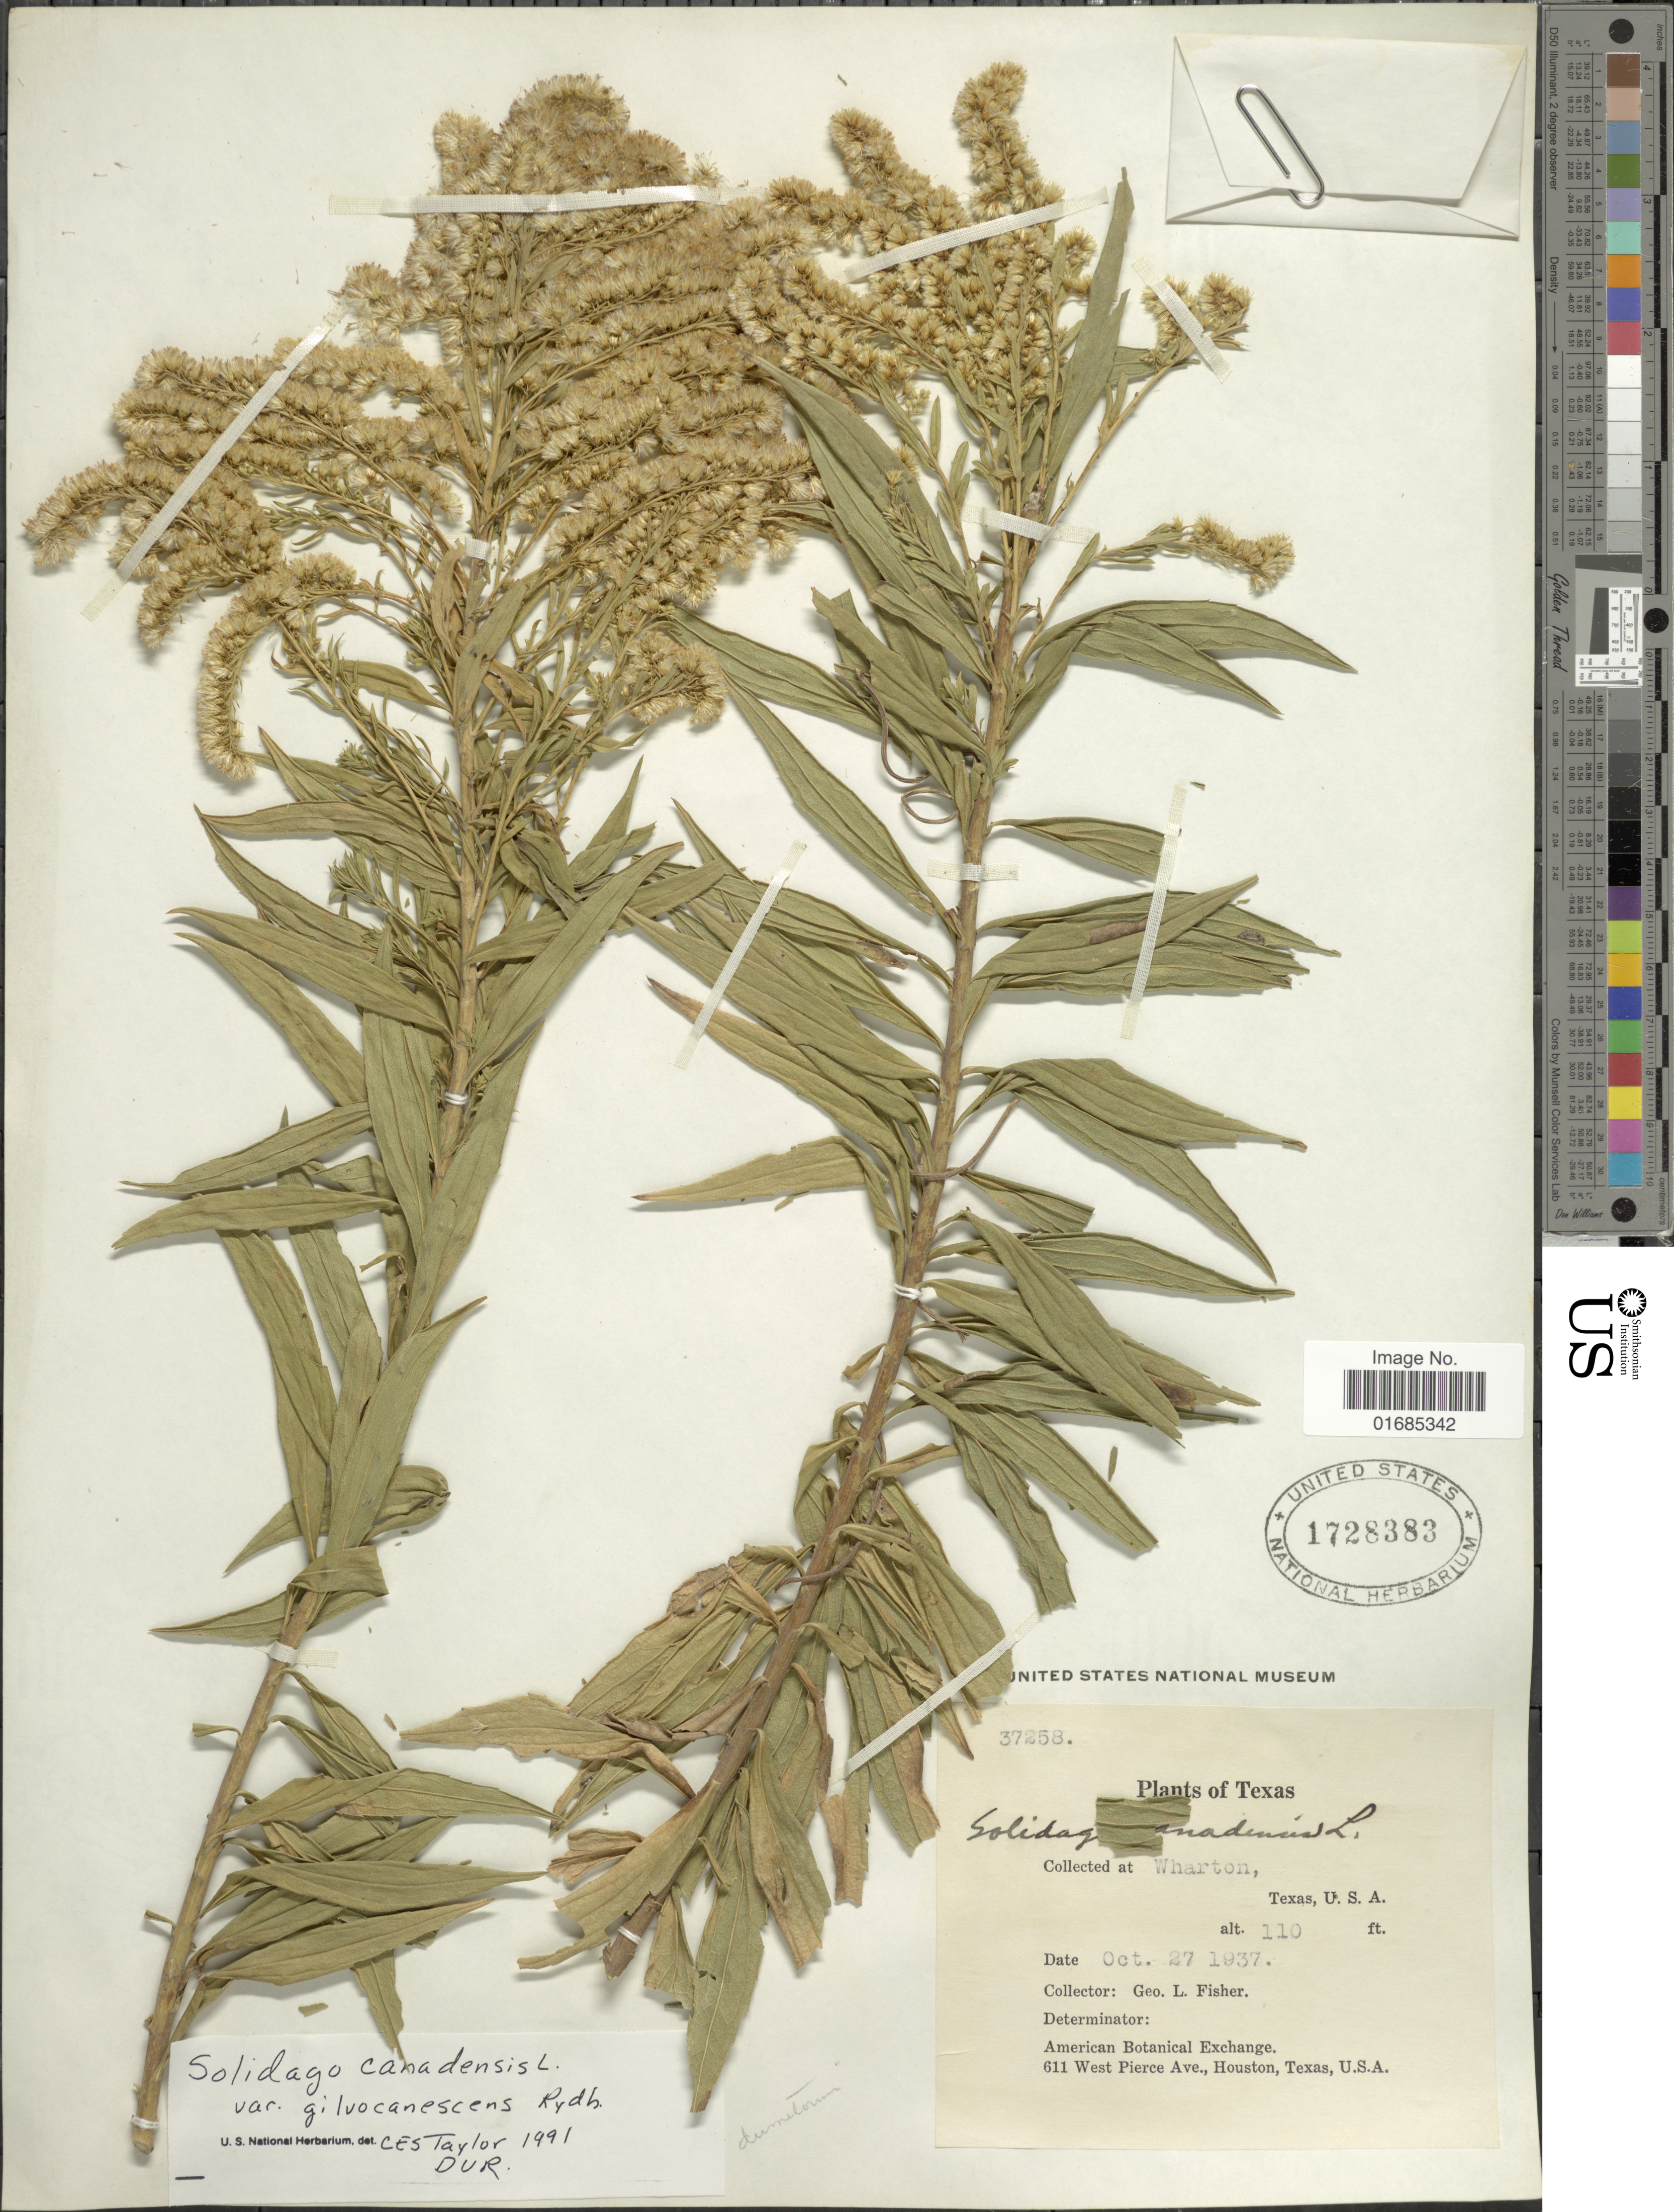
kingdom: Plantae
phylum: Tracheophyta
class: Magnoliopsida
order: Asterales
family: Asteraceae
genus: Solidago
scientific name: Solidago canadensis var. gilvocanescens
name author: Rydb.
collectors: G. L. Fisher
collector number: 37258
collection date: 1937-10-27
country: United States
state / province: Texas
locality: Wharton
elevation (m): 34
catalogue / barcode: US 1728383